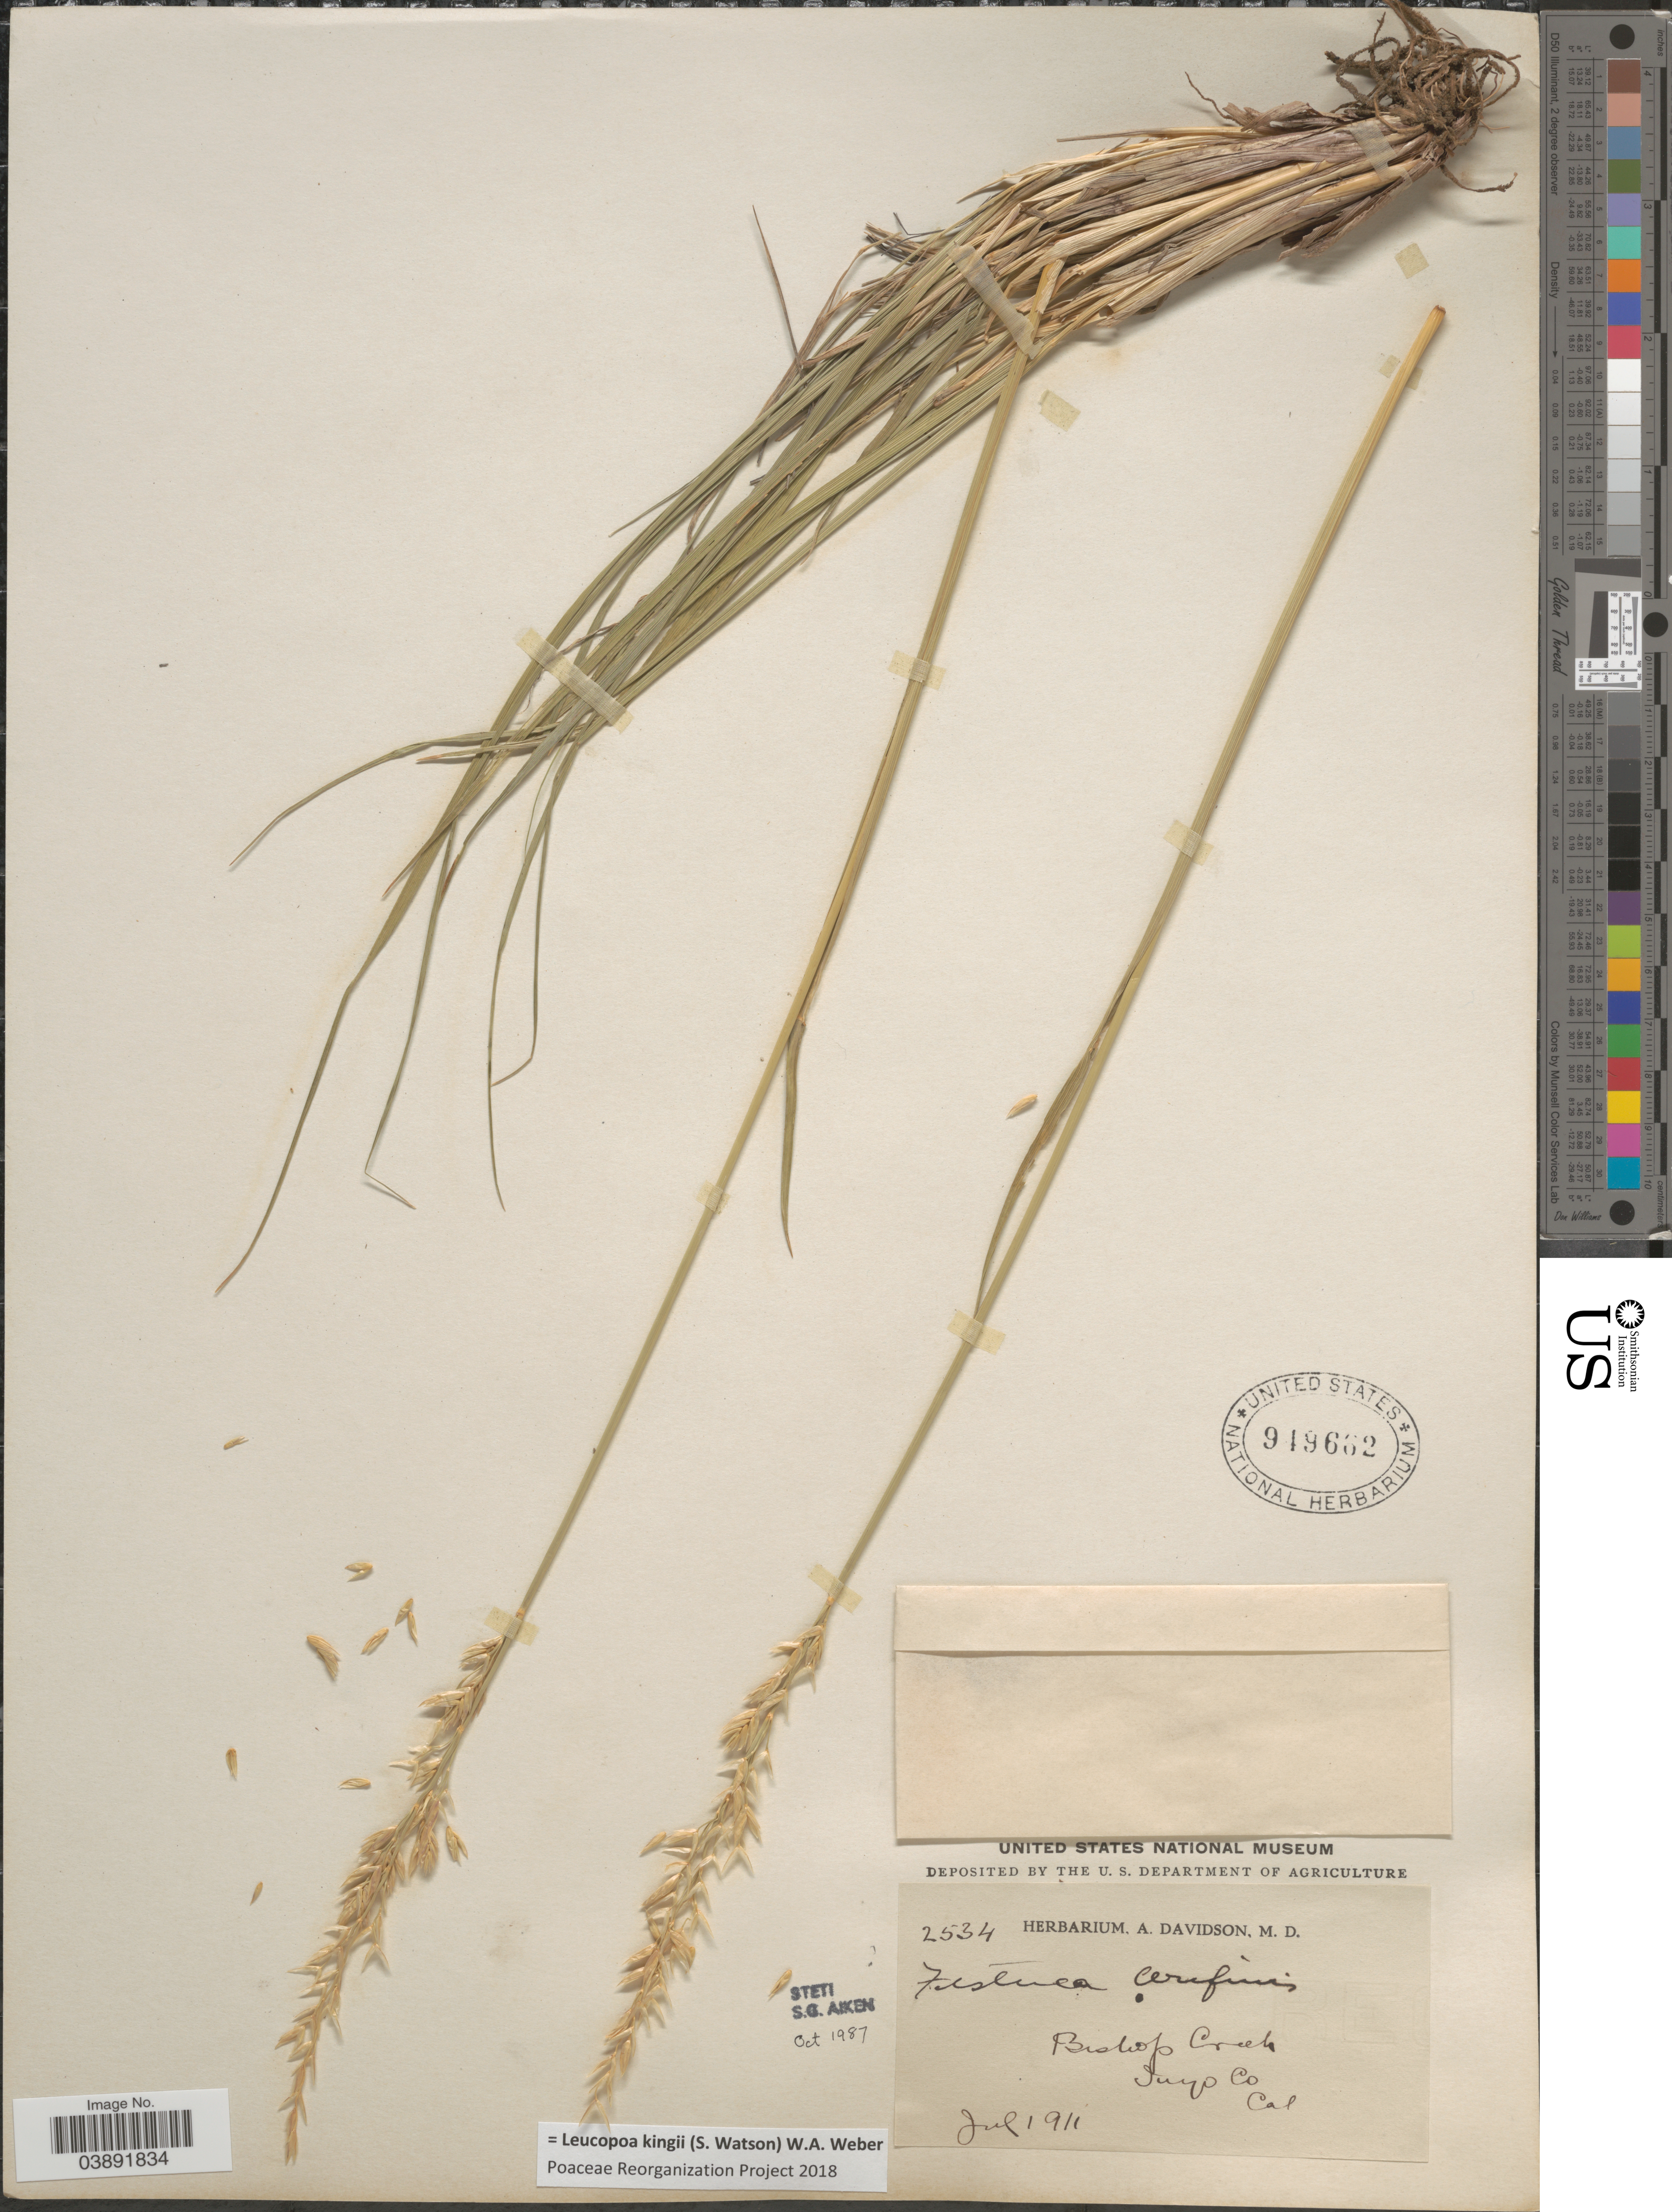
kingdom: Plantae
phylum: Tracheophyta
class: Liliopsida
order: Poales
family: Poaceae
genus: Hesperochloa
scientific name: Hesperochloa kingii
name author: (S. Watson) Rydb.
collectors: ex herb. A. Davidson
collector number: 2534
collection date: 1911-07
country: United States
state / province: California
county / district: Inyo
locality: Bishop Creek. Inyo Co.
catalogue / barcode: US 949662